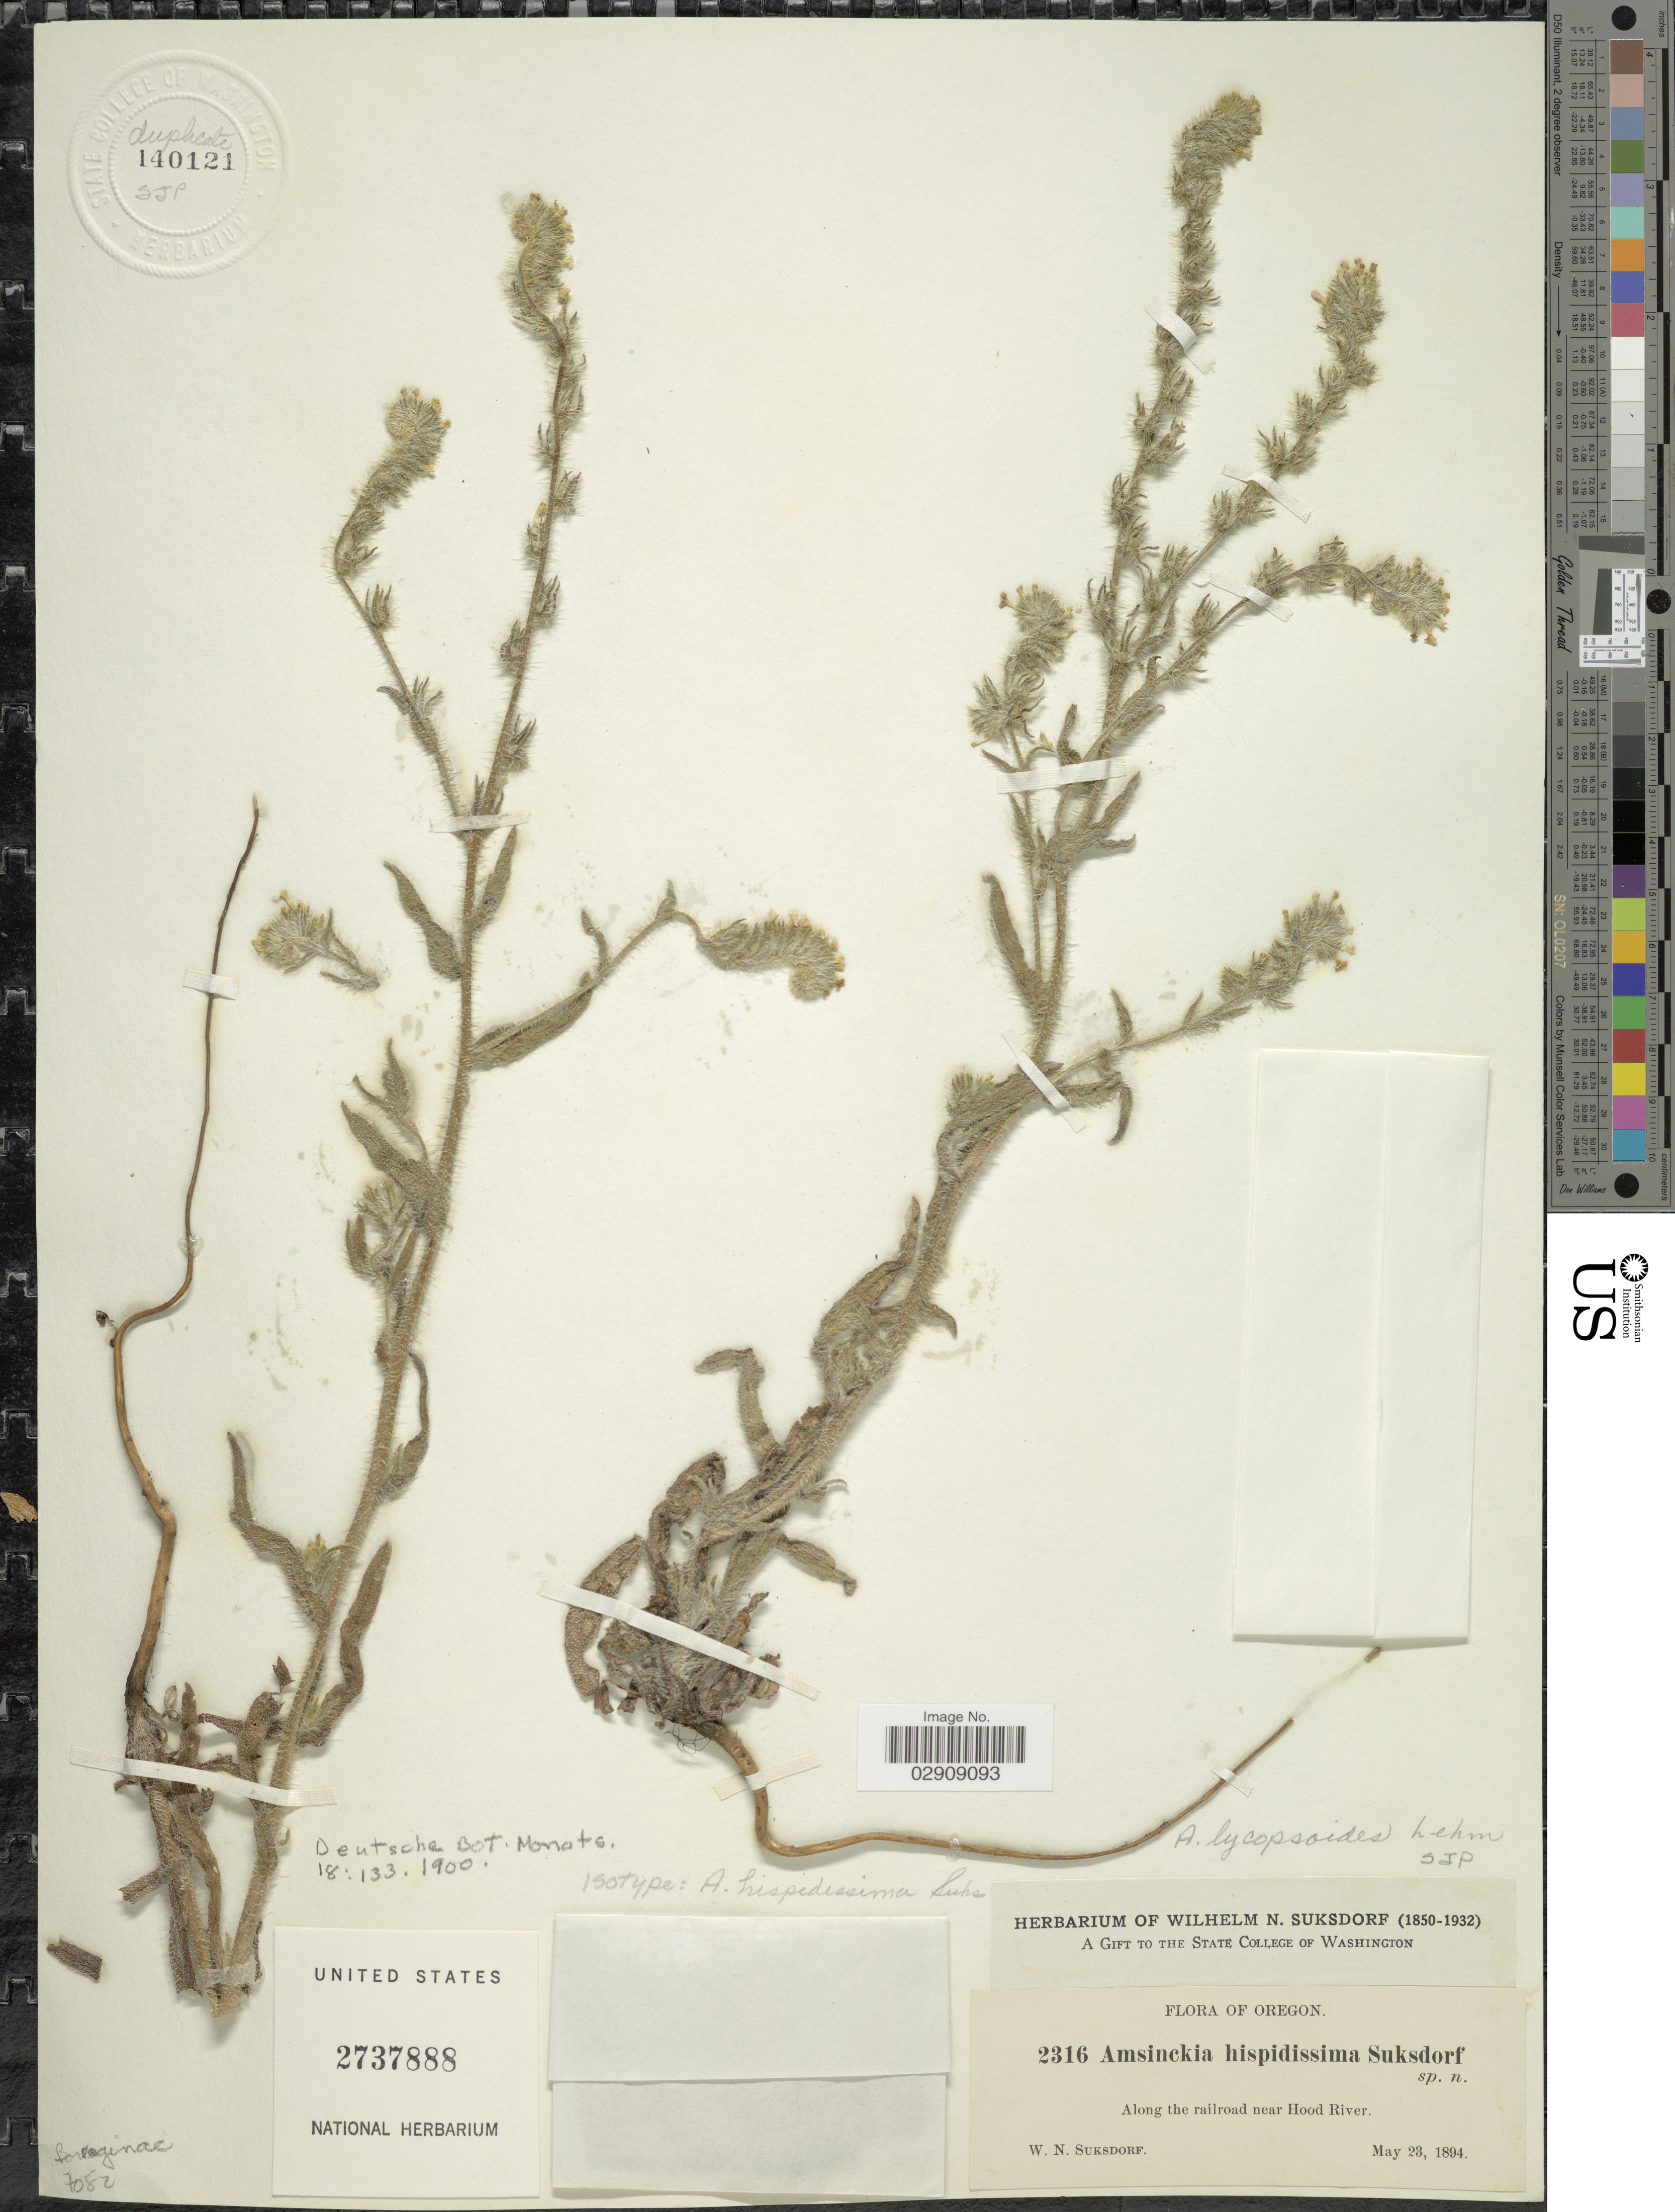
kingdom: Plantae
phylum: Tracheophyta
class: Magnoliopsida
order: Boraginales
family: Boraginaceae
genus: Amsinckia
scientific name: Amsinckia lycopsoides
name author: Lehm.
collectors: W. N. Suksdorf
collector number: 2316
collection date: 1894-05-23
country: United States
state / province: Oregon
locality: Along the railroad near Hood River.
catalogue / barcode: US 2737888